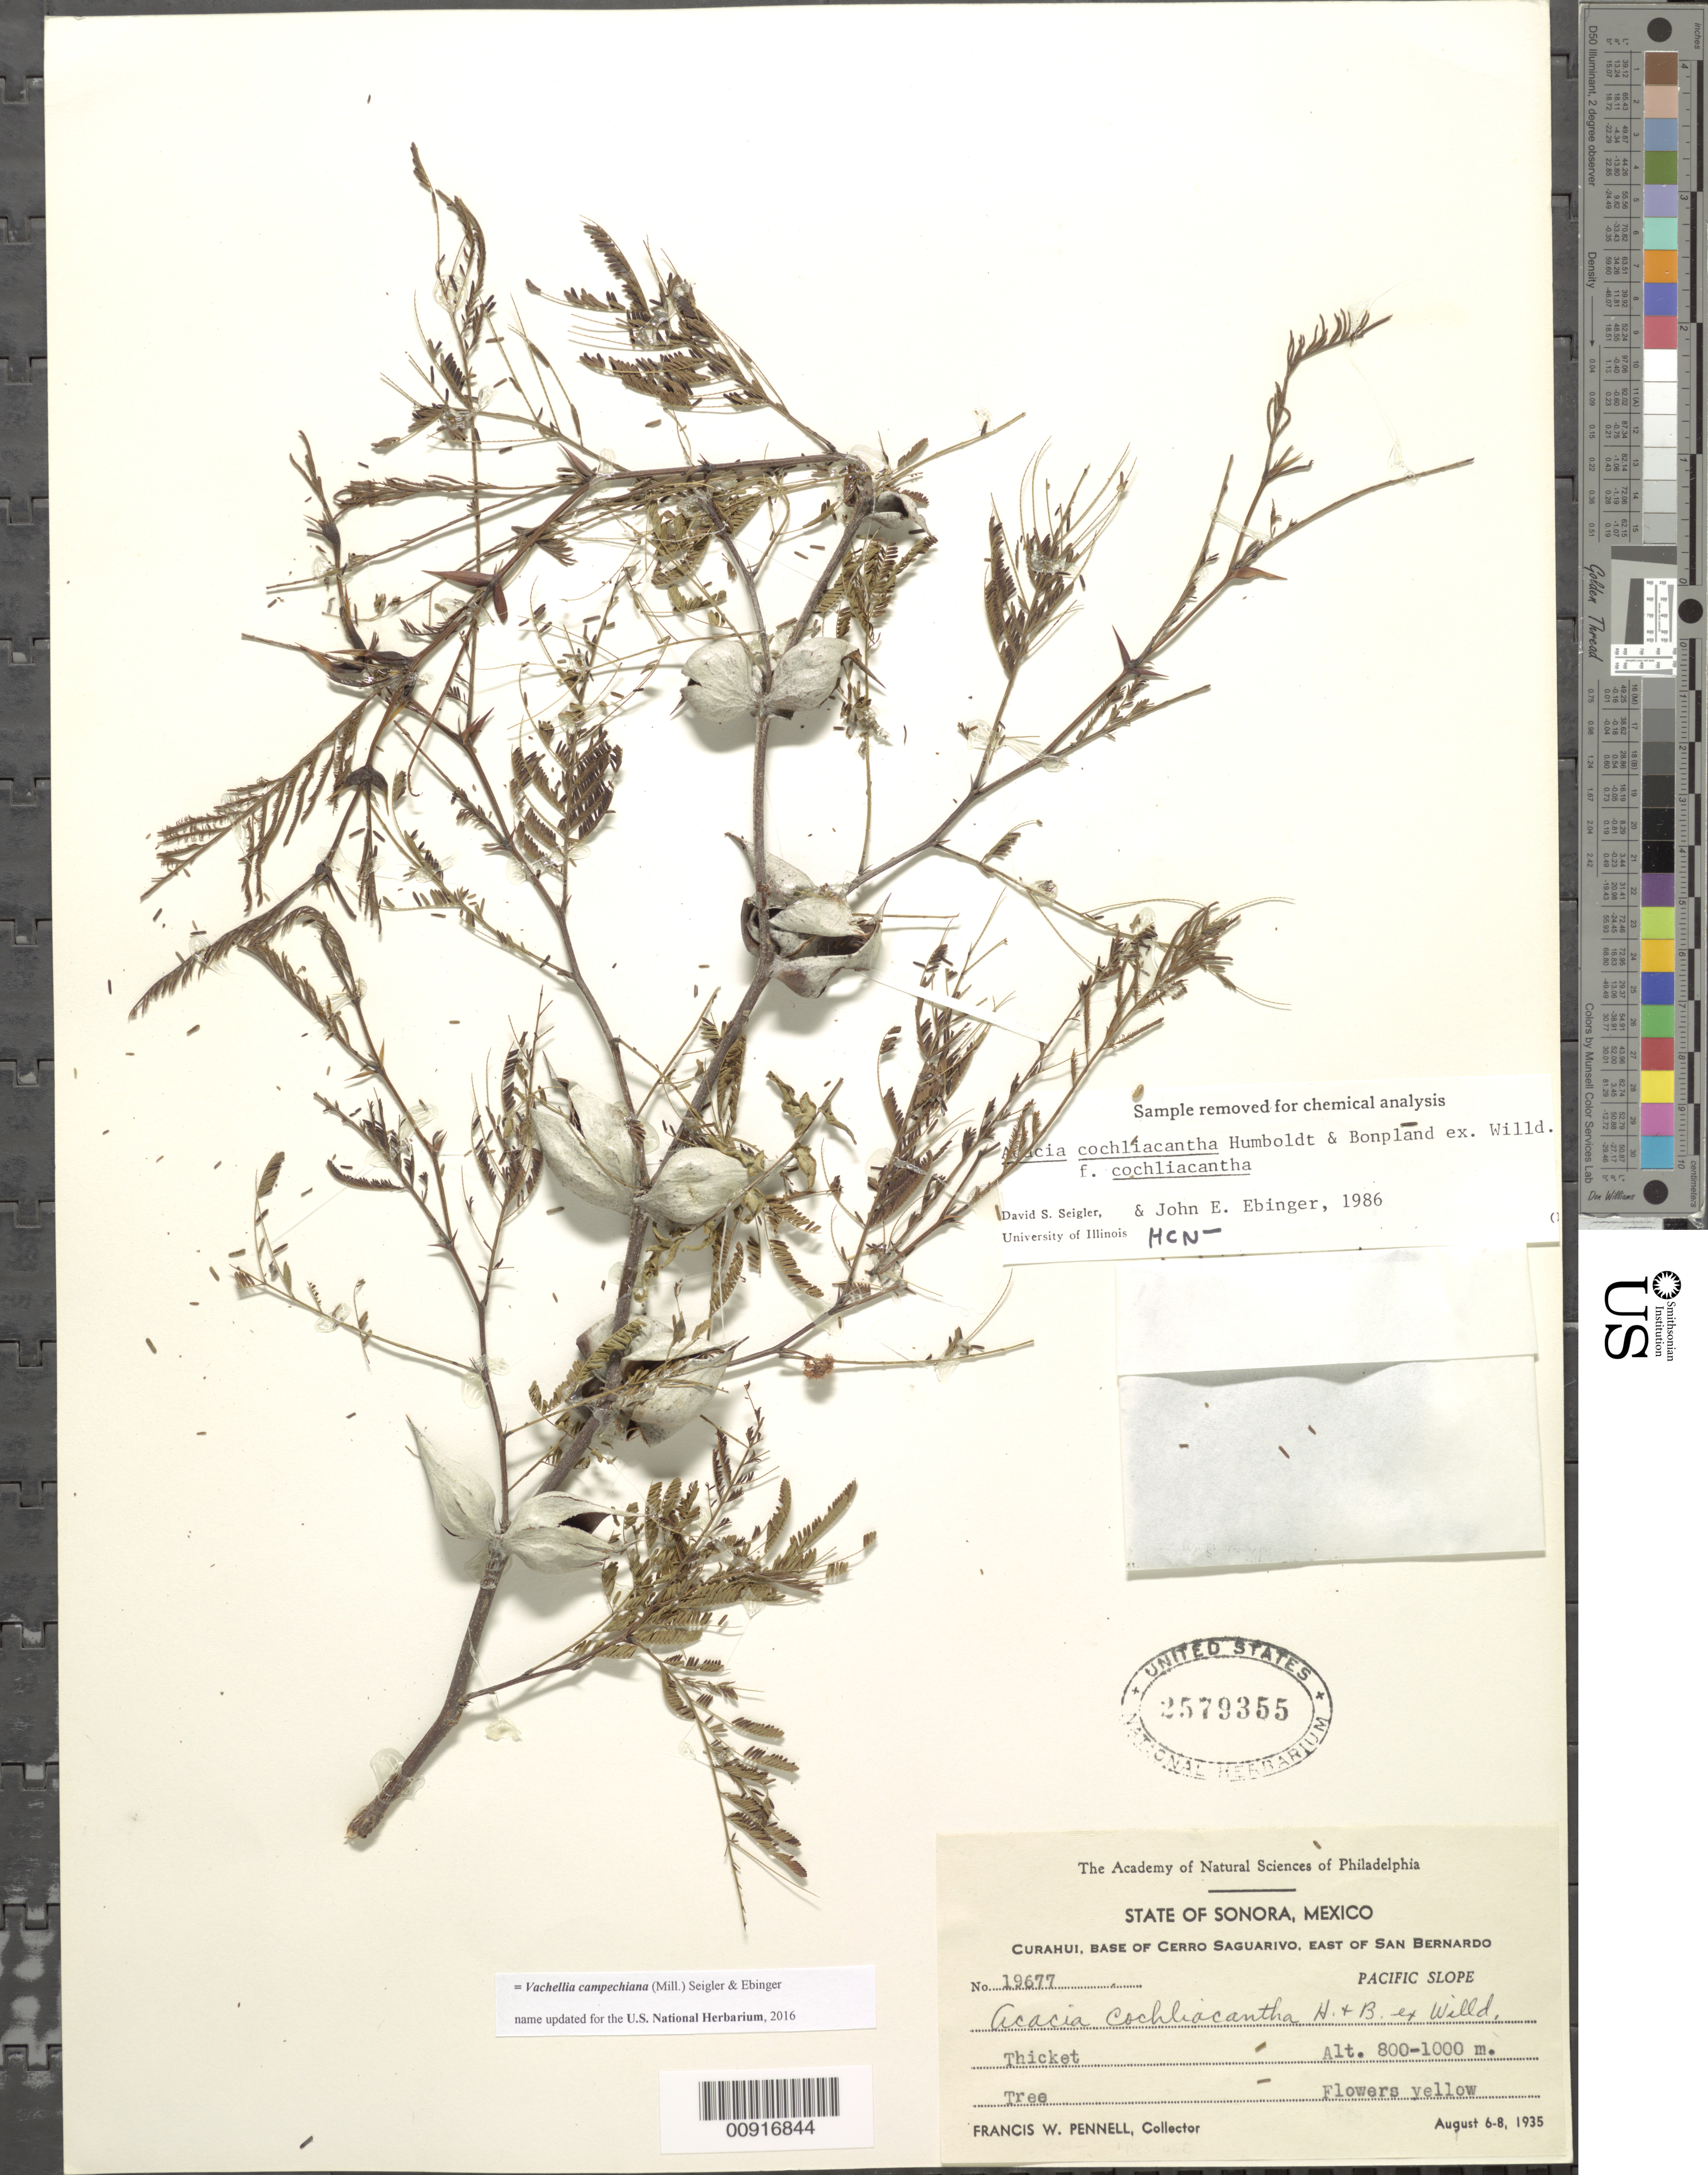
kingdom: Plantae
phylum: Tracheophyta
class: Magnoliopsida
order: Fabales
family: Fabaceae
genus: Vachellia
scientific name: Vachellia campechiana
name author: (Mill.) Seigler & Ebinger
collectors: F. W. Pennell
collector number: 19677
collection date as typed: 06 Aug 1935 to 08 Aug 1935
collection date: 1935-08-06/1935-08-08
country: Mexico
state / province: Sonora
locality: Curahui, base of Cerro Saguarivo, east of San Bernardo. Pacific Slope, State of Sonora.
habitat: Thicket.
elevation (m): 1000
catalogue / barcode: US 2579355